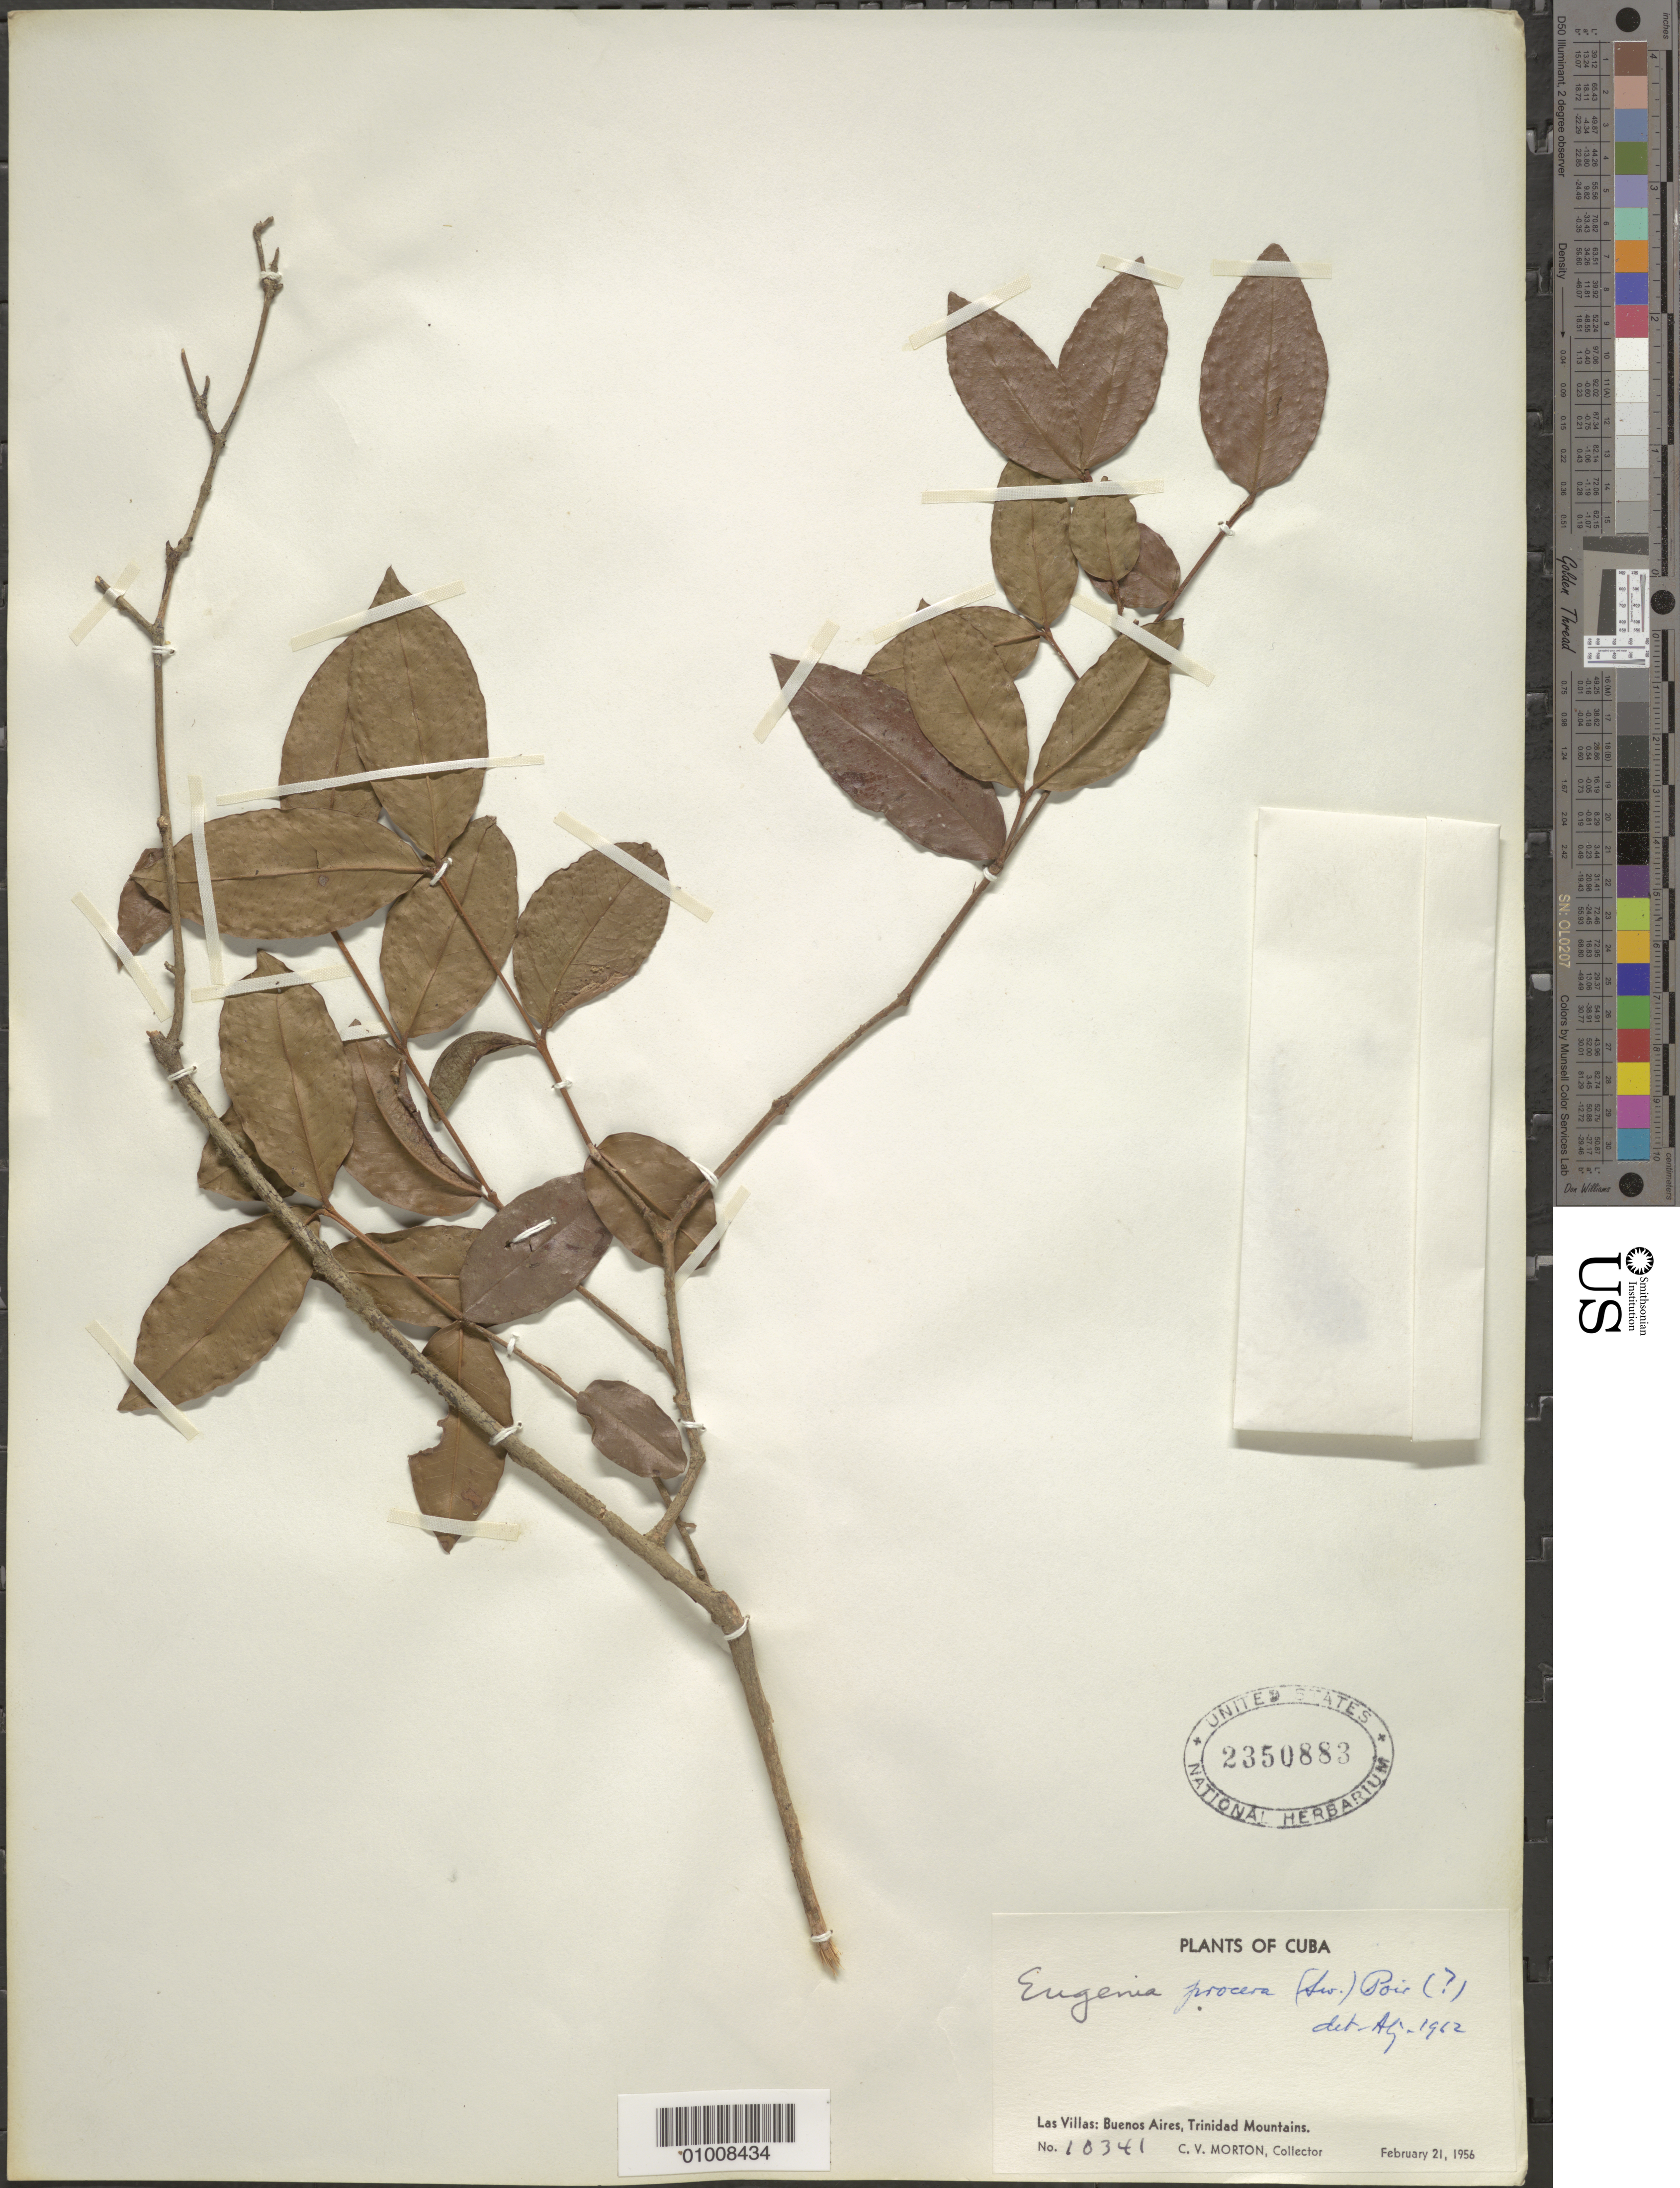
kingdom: Plantae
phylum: Tracheophyta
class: Magnoliopsida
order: Myrtales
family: Myrtaceae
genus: Eugenia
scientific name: Eugenia procera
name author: (Sw.) Poir.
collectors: C. V. Morton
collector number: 10341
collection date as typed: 21 Feb 1956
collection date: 1956-02-21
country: Cuba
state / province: Las Villas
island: Cuba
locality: Buenos Aires, Trinidad Mountains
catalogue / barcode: US 2350883